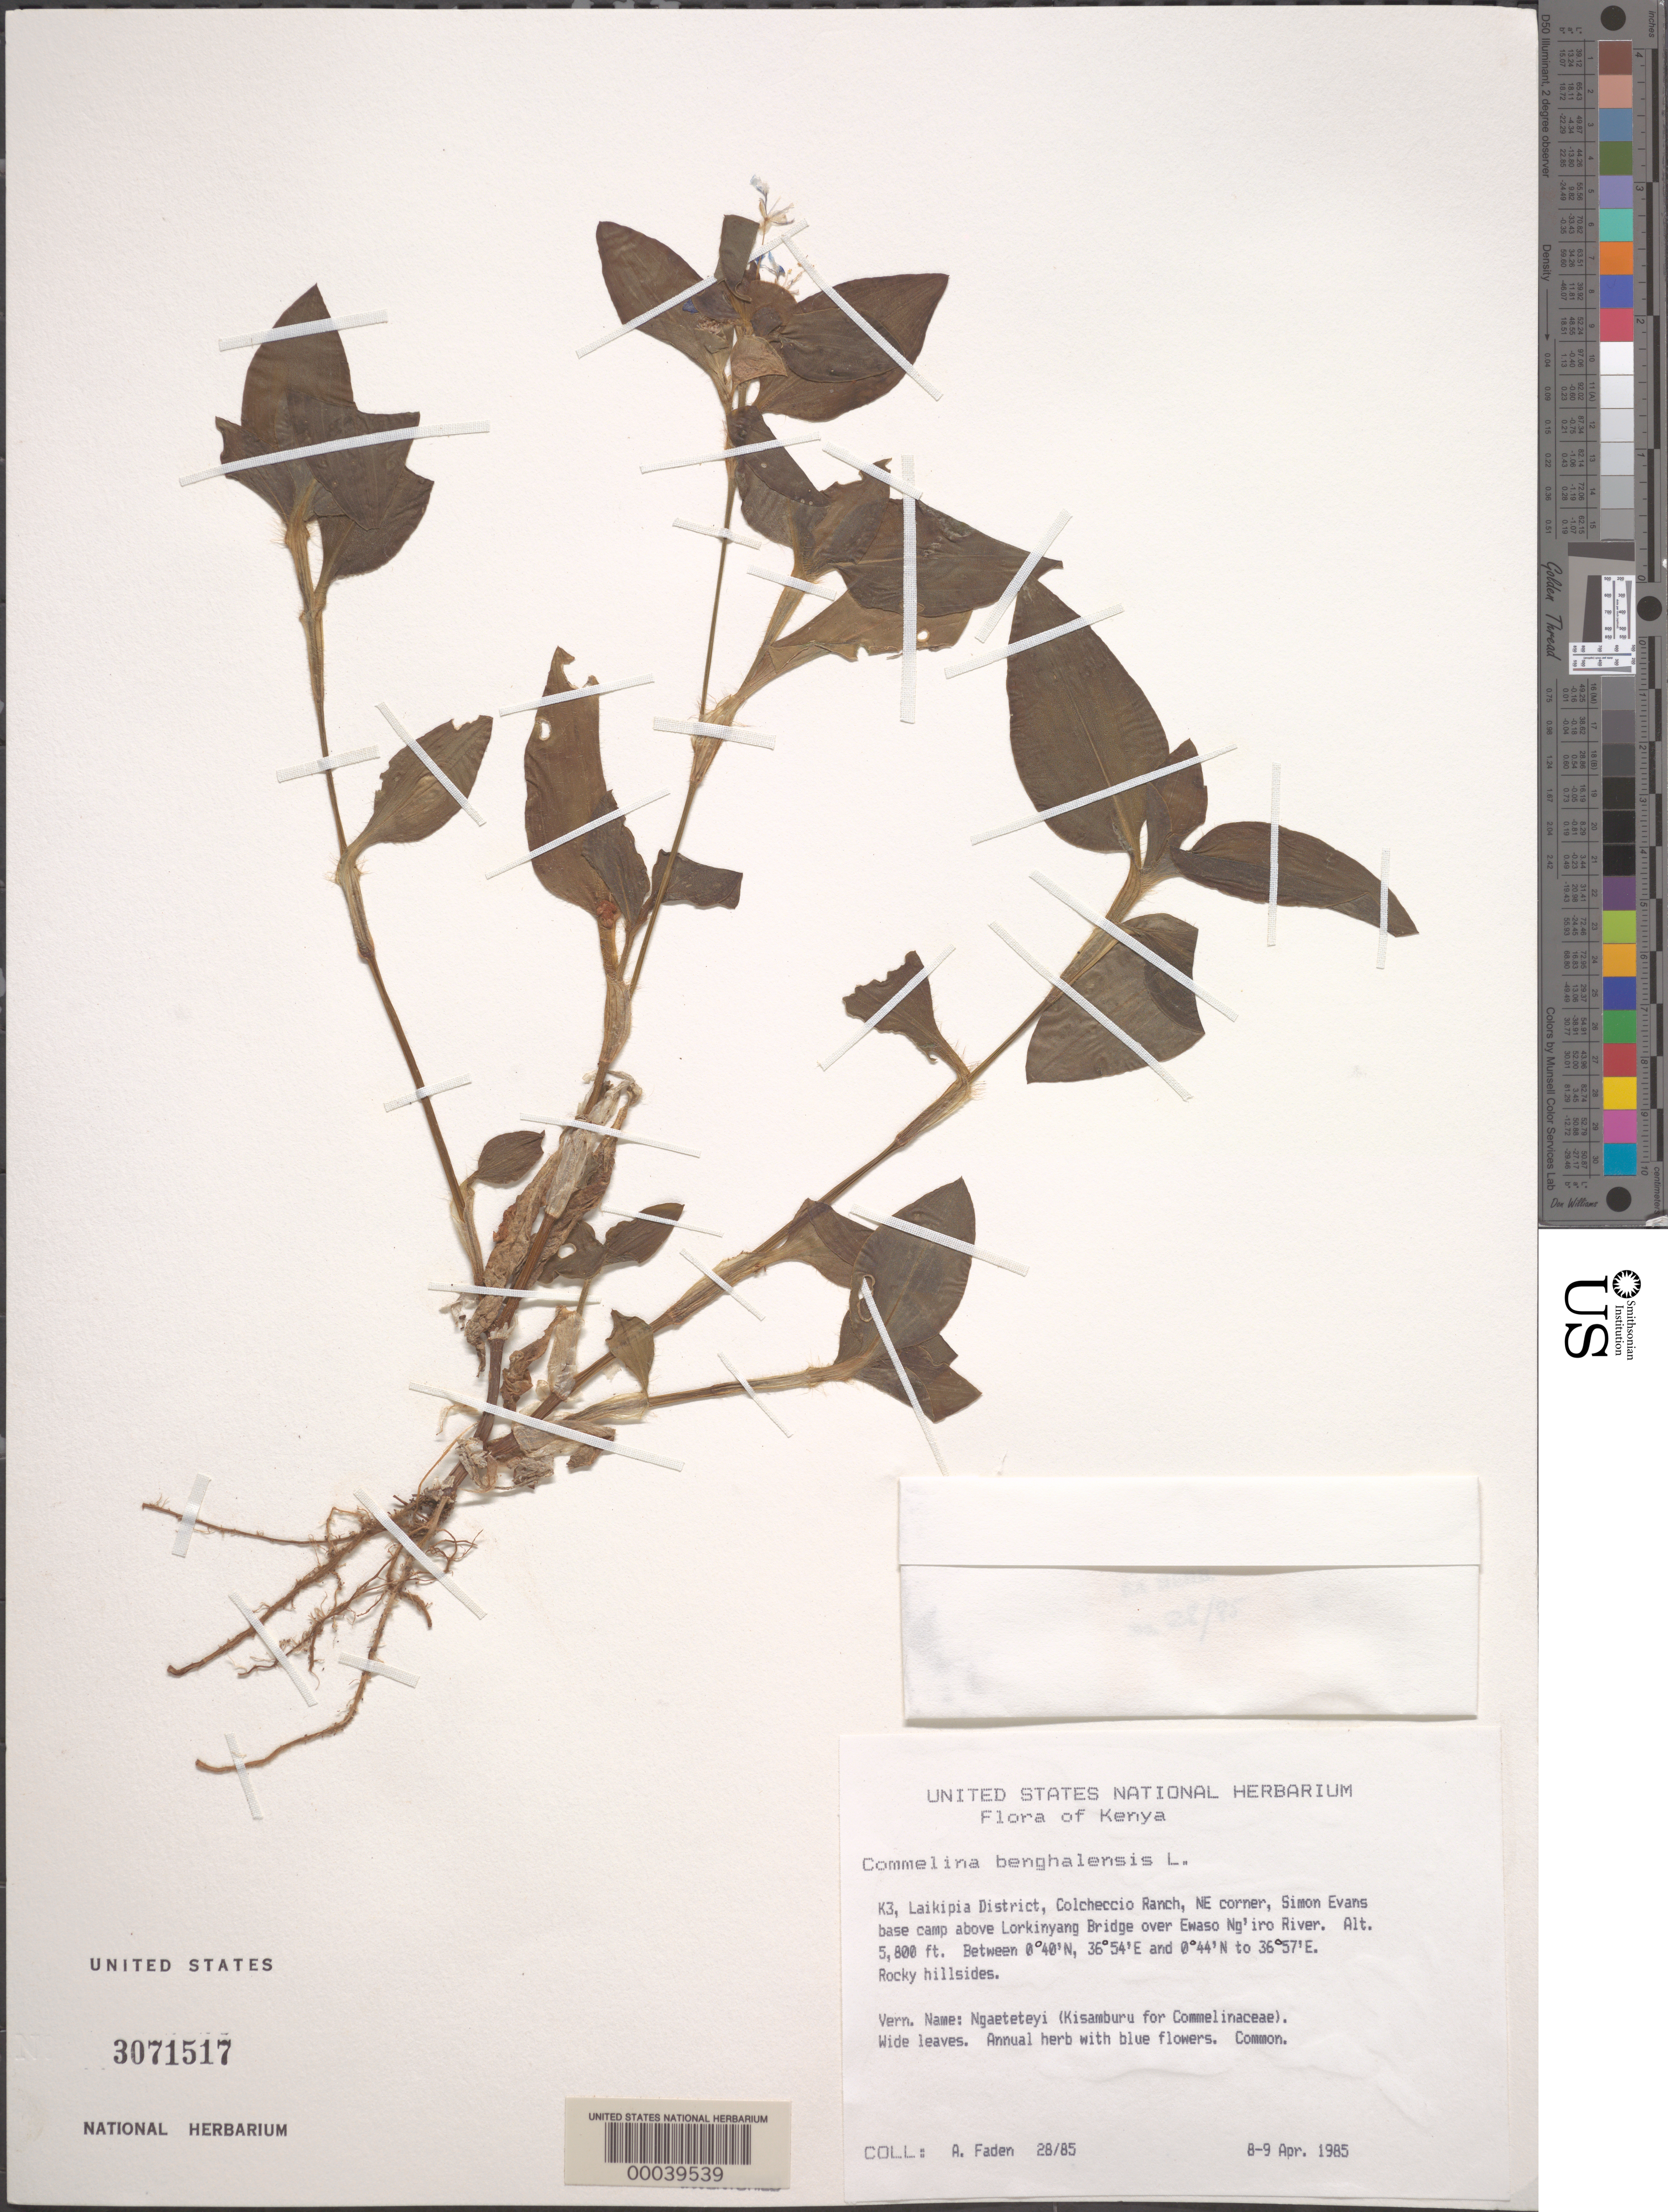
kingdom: Plantae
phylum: Tracheophyta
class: Liliopsida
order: Commelinales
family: Commelinaceae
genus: Commelina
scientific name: Commelina benghalensis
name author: L.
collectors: A. J. Faden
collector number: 28/85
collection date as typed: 08 Apr 1985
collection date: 1985-04-08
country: Kenya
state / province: Laikipia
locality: Colcheccio ranch, ne corner, simon evans base camp above lorkinyang bridge over ewaso ng'iro river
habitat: Rocky hillsides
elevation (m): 1769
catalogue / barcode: US 3071517